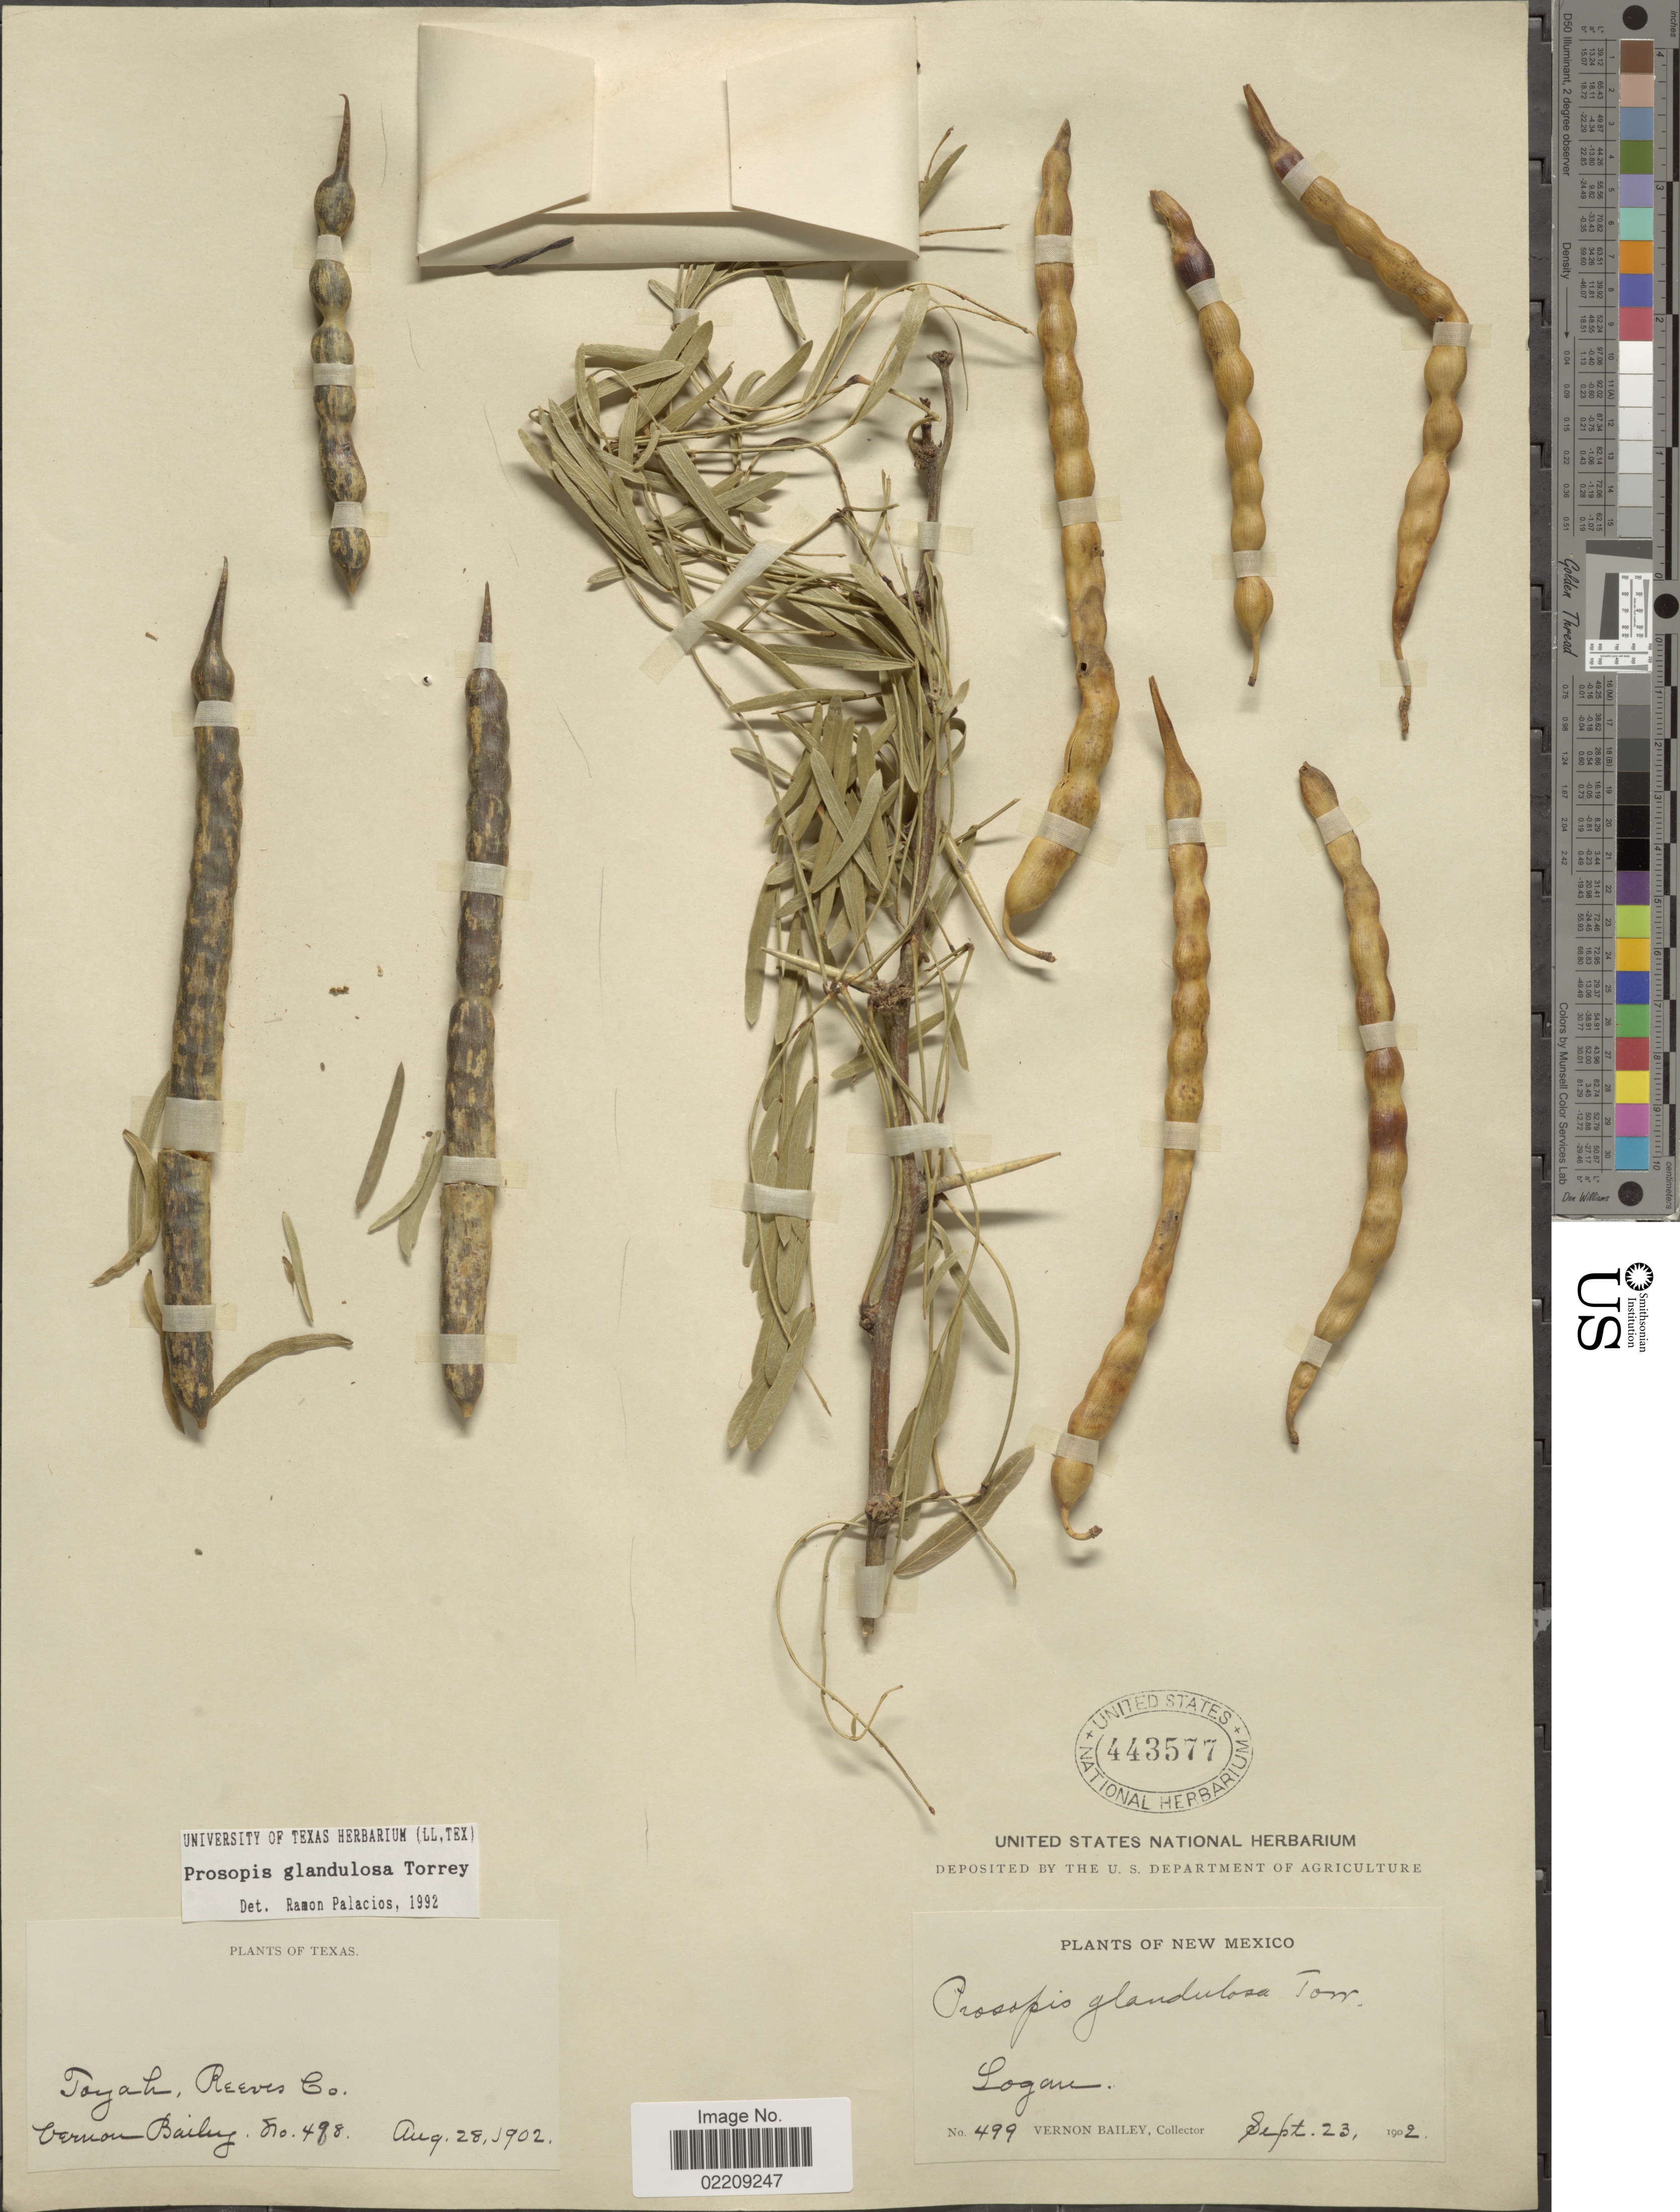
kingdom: Plantae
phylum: Tracheophyta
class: Magnoliopsida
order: Fabales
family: Fabaceae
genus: Neltuma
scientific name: Neltuma glandulosa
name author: (Torr.) Britton & Rose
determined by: Strong, Mark T., (BOT), Smithsonian Institution - National Museum of Natural History (UNITED STATES)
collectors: V. O. Bailey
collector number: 499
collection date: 1902-09-23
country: United States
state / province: New Mexico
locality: Logan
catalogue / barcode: US 443577